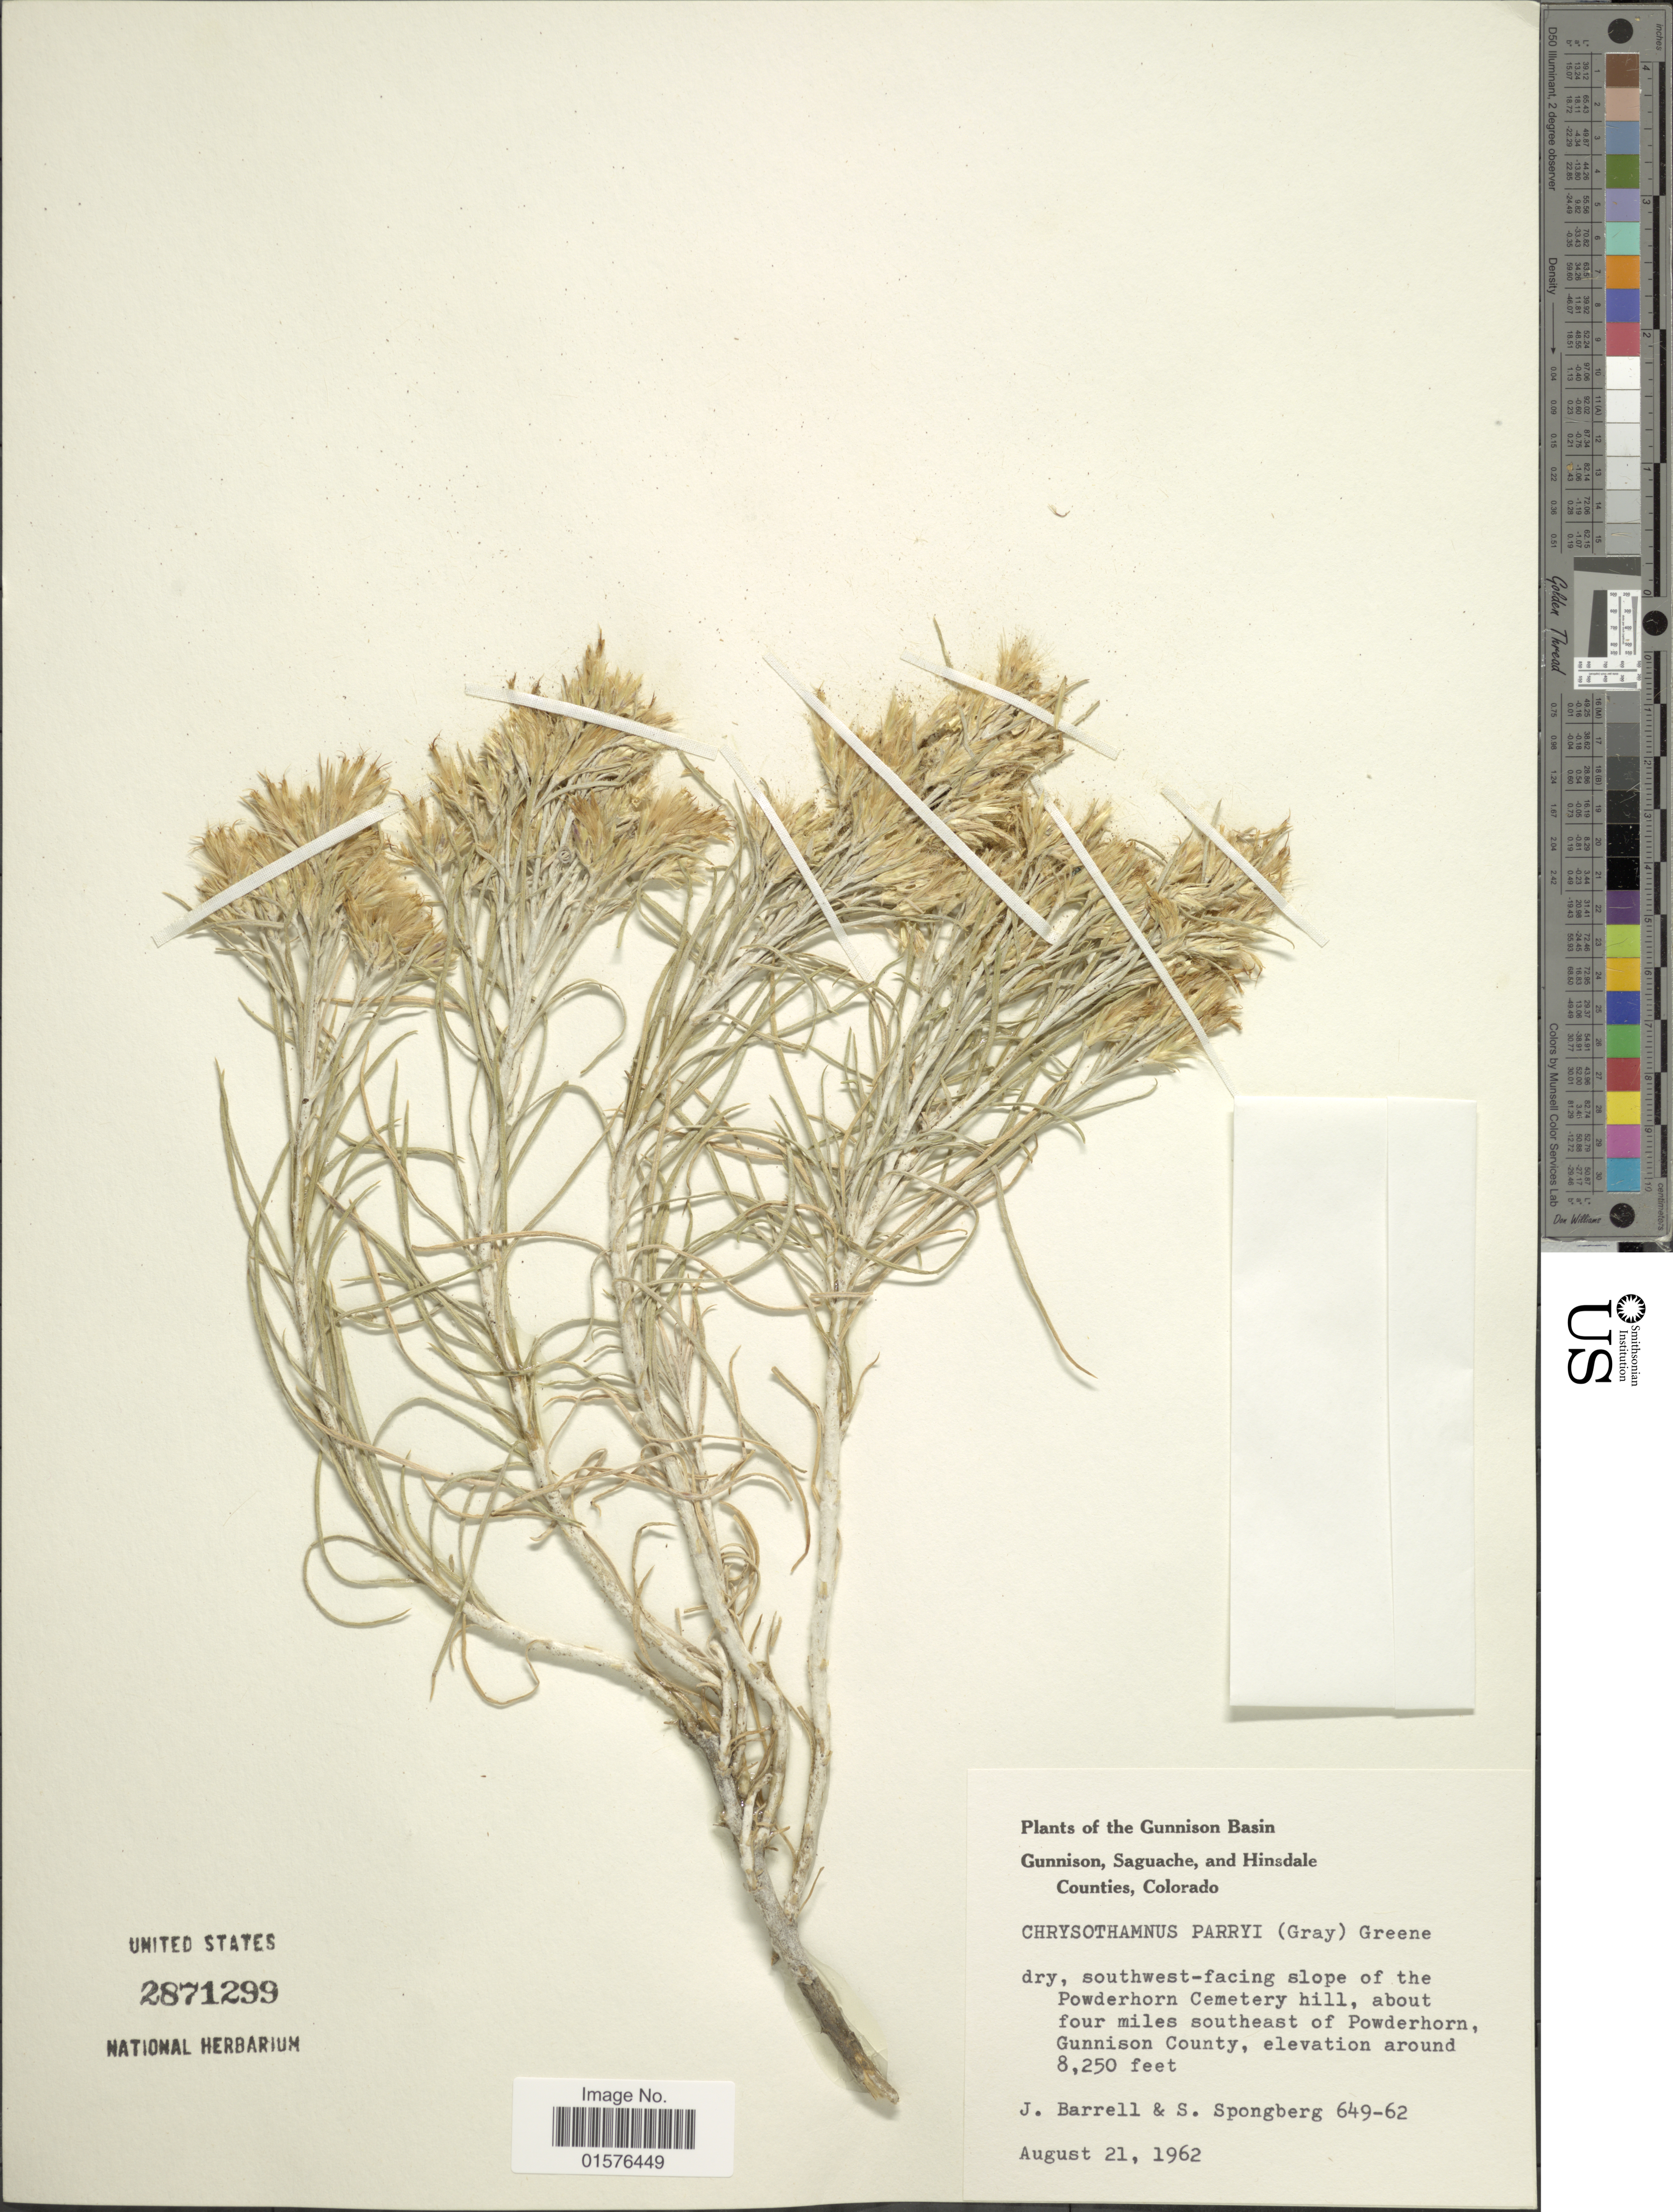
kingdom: Plantae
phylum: Tracheophyta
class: Magnoliopsida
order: Asterales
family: Asteraceae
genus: Ericameria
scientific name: Ericameria parryi var. parryi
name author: (A. Gray) G.L. Nesom & G.I. Baird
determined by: Urbatsch, Lowell E., Curator (LSU), Louisiana State University (UNITED STATES)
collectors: J. Barrell & S. A.Spongberg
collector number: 649-62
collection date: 1962-08-21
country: United States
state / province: Colorado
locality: The Gunnison Basin, Gunnison, Saguache, and Hinsdale Counties, the Powderhorn Cemetery hill, about four miles southwest of Powderhorn, Gunnison County.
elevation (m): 2515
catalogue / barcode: US 2871299